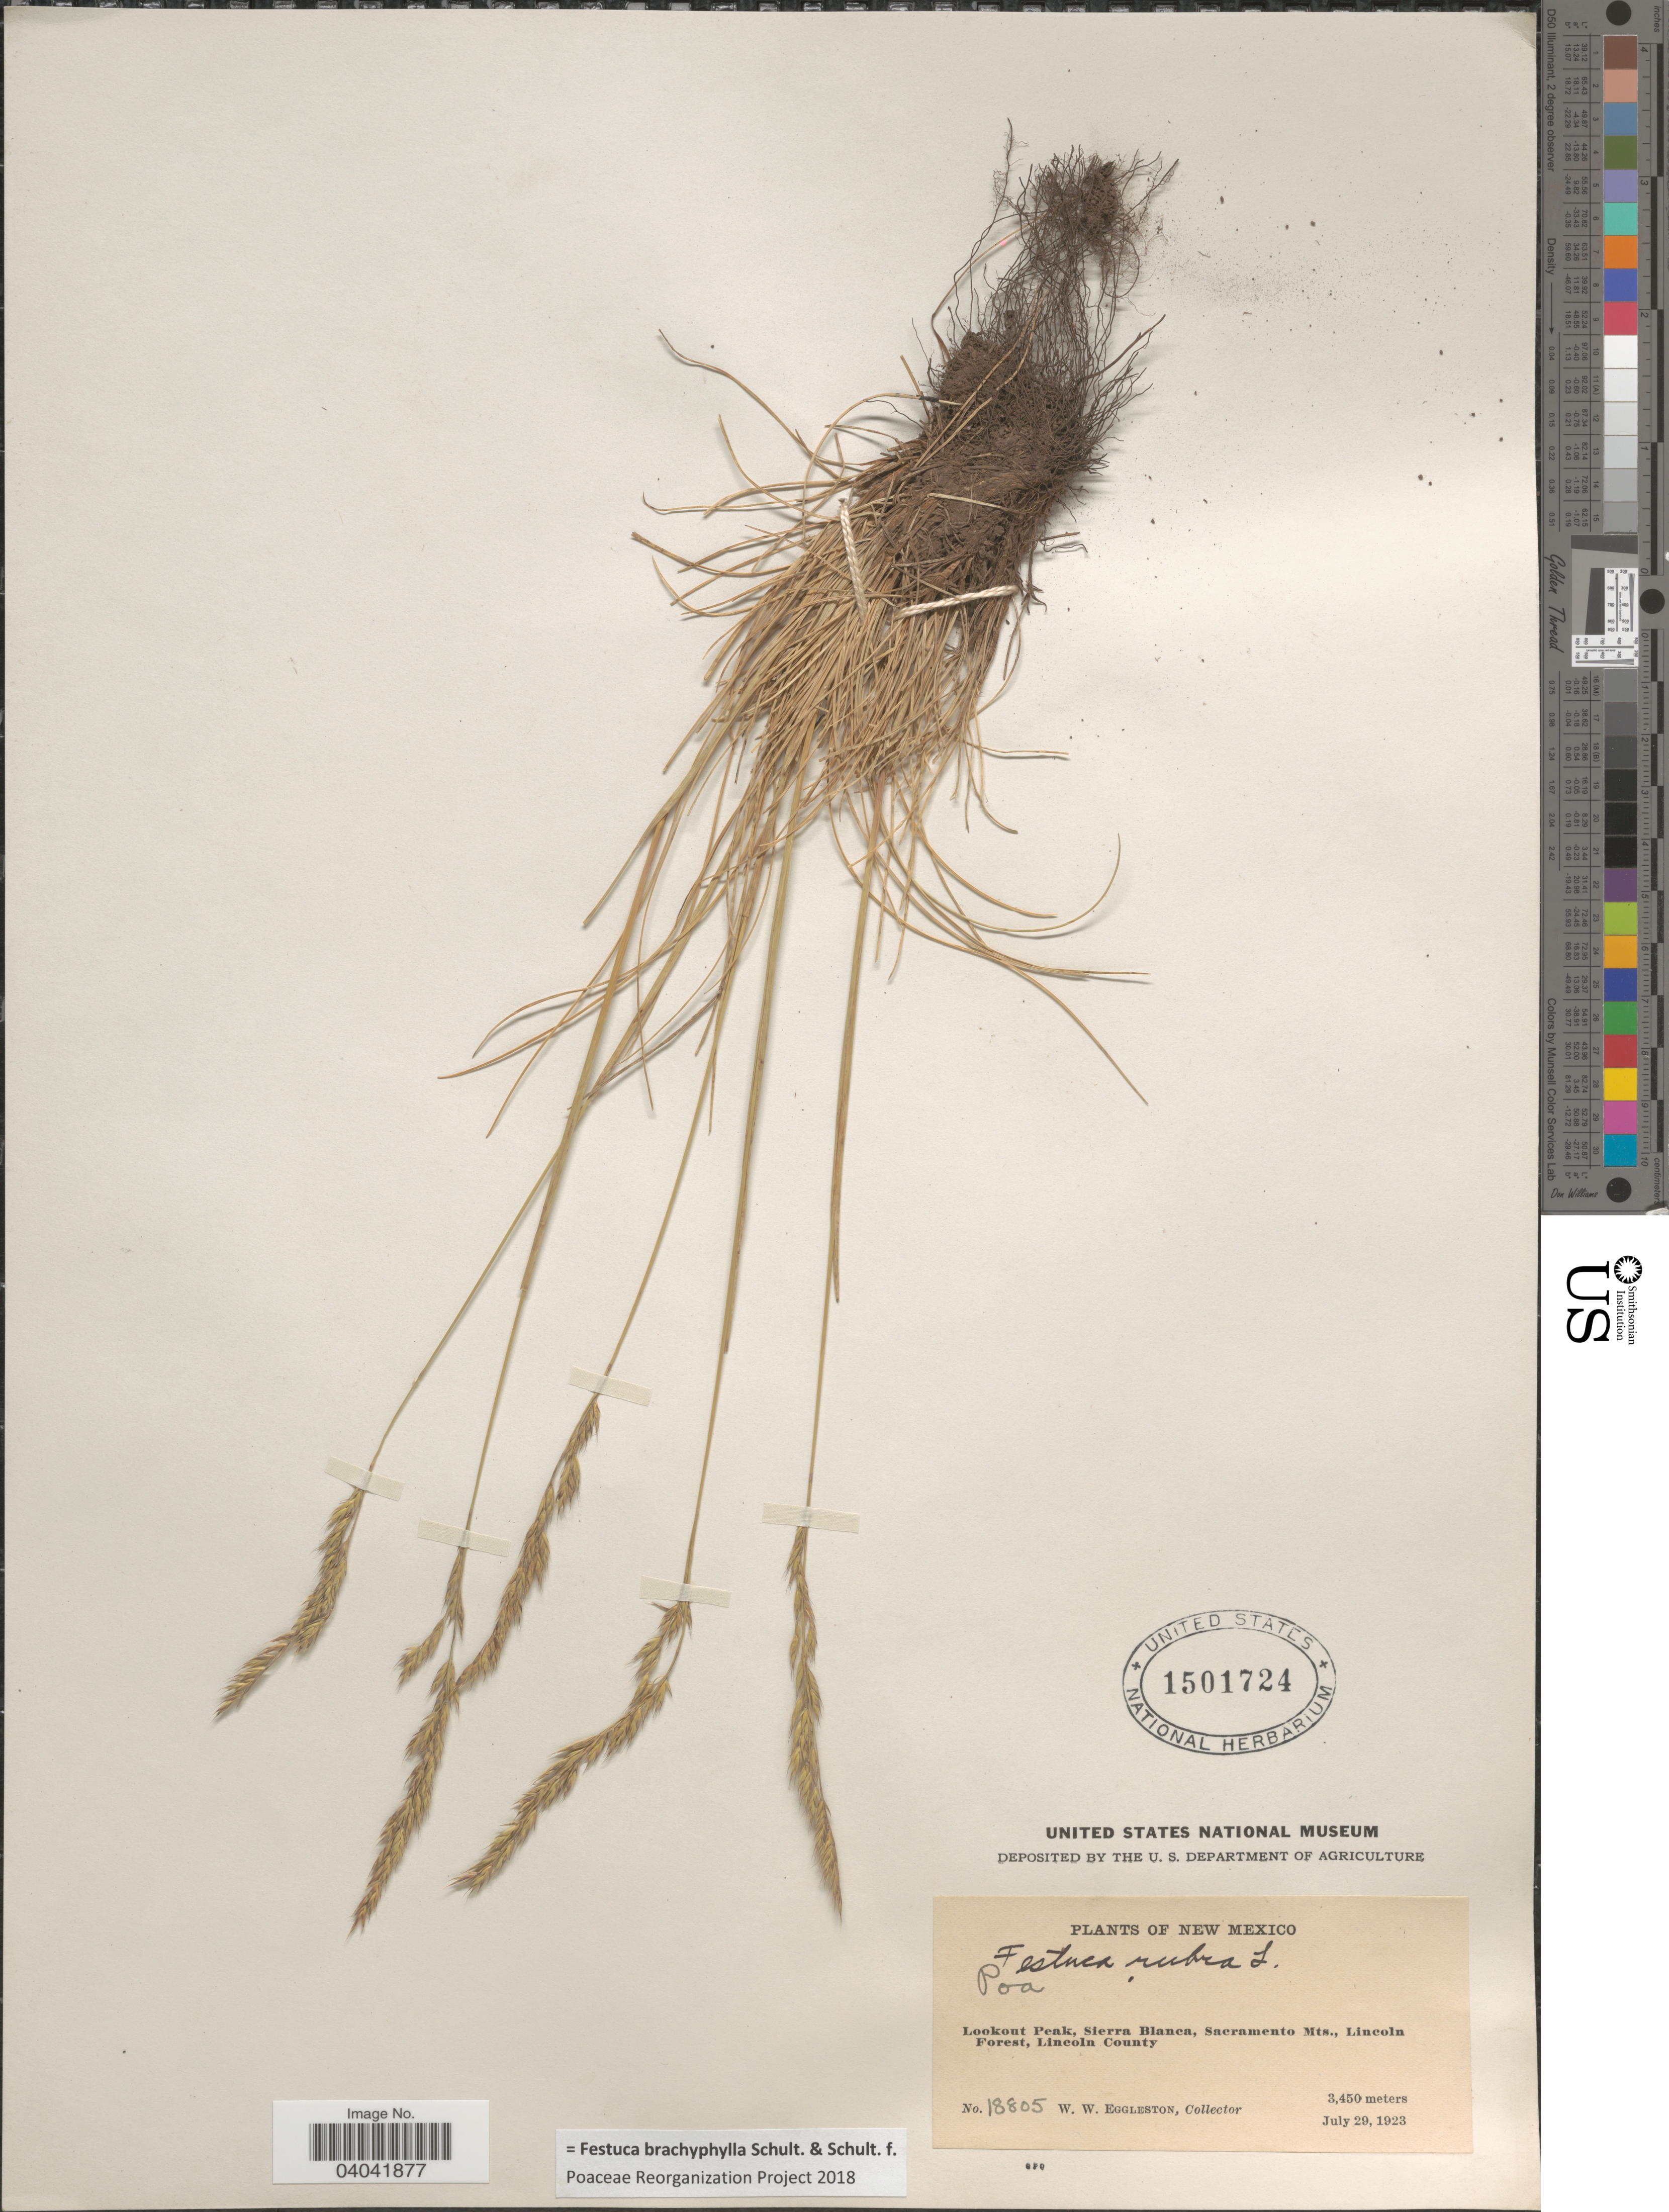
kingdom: Plantae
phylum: Tracheophyta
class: Liliopsida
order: Poales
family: Poaceae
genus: Festuca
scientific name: Festuca brachyphylla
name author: Schult. & Schult. f.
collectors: W. W. Eggleston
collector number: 18805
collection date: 1923-07-29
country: United States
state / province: New Mexico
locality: Lookout Peak, Sierra Blanca, Sacramento Mts., Lincoln Forest, Lincoln County.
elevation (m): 3450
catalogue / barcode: US 1501724